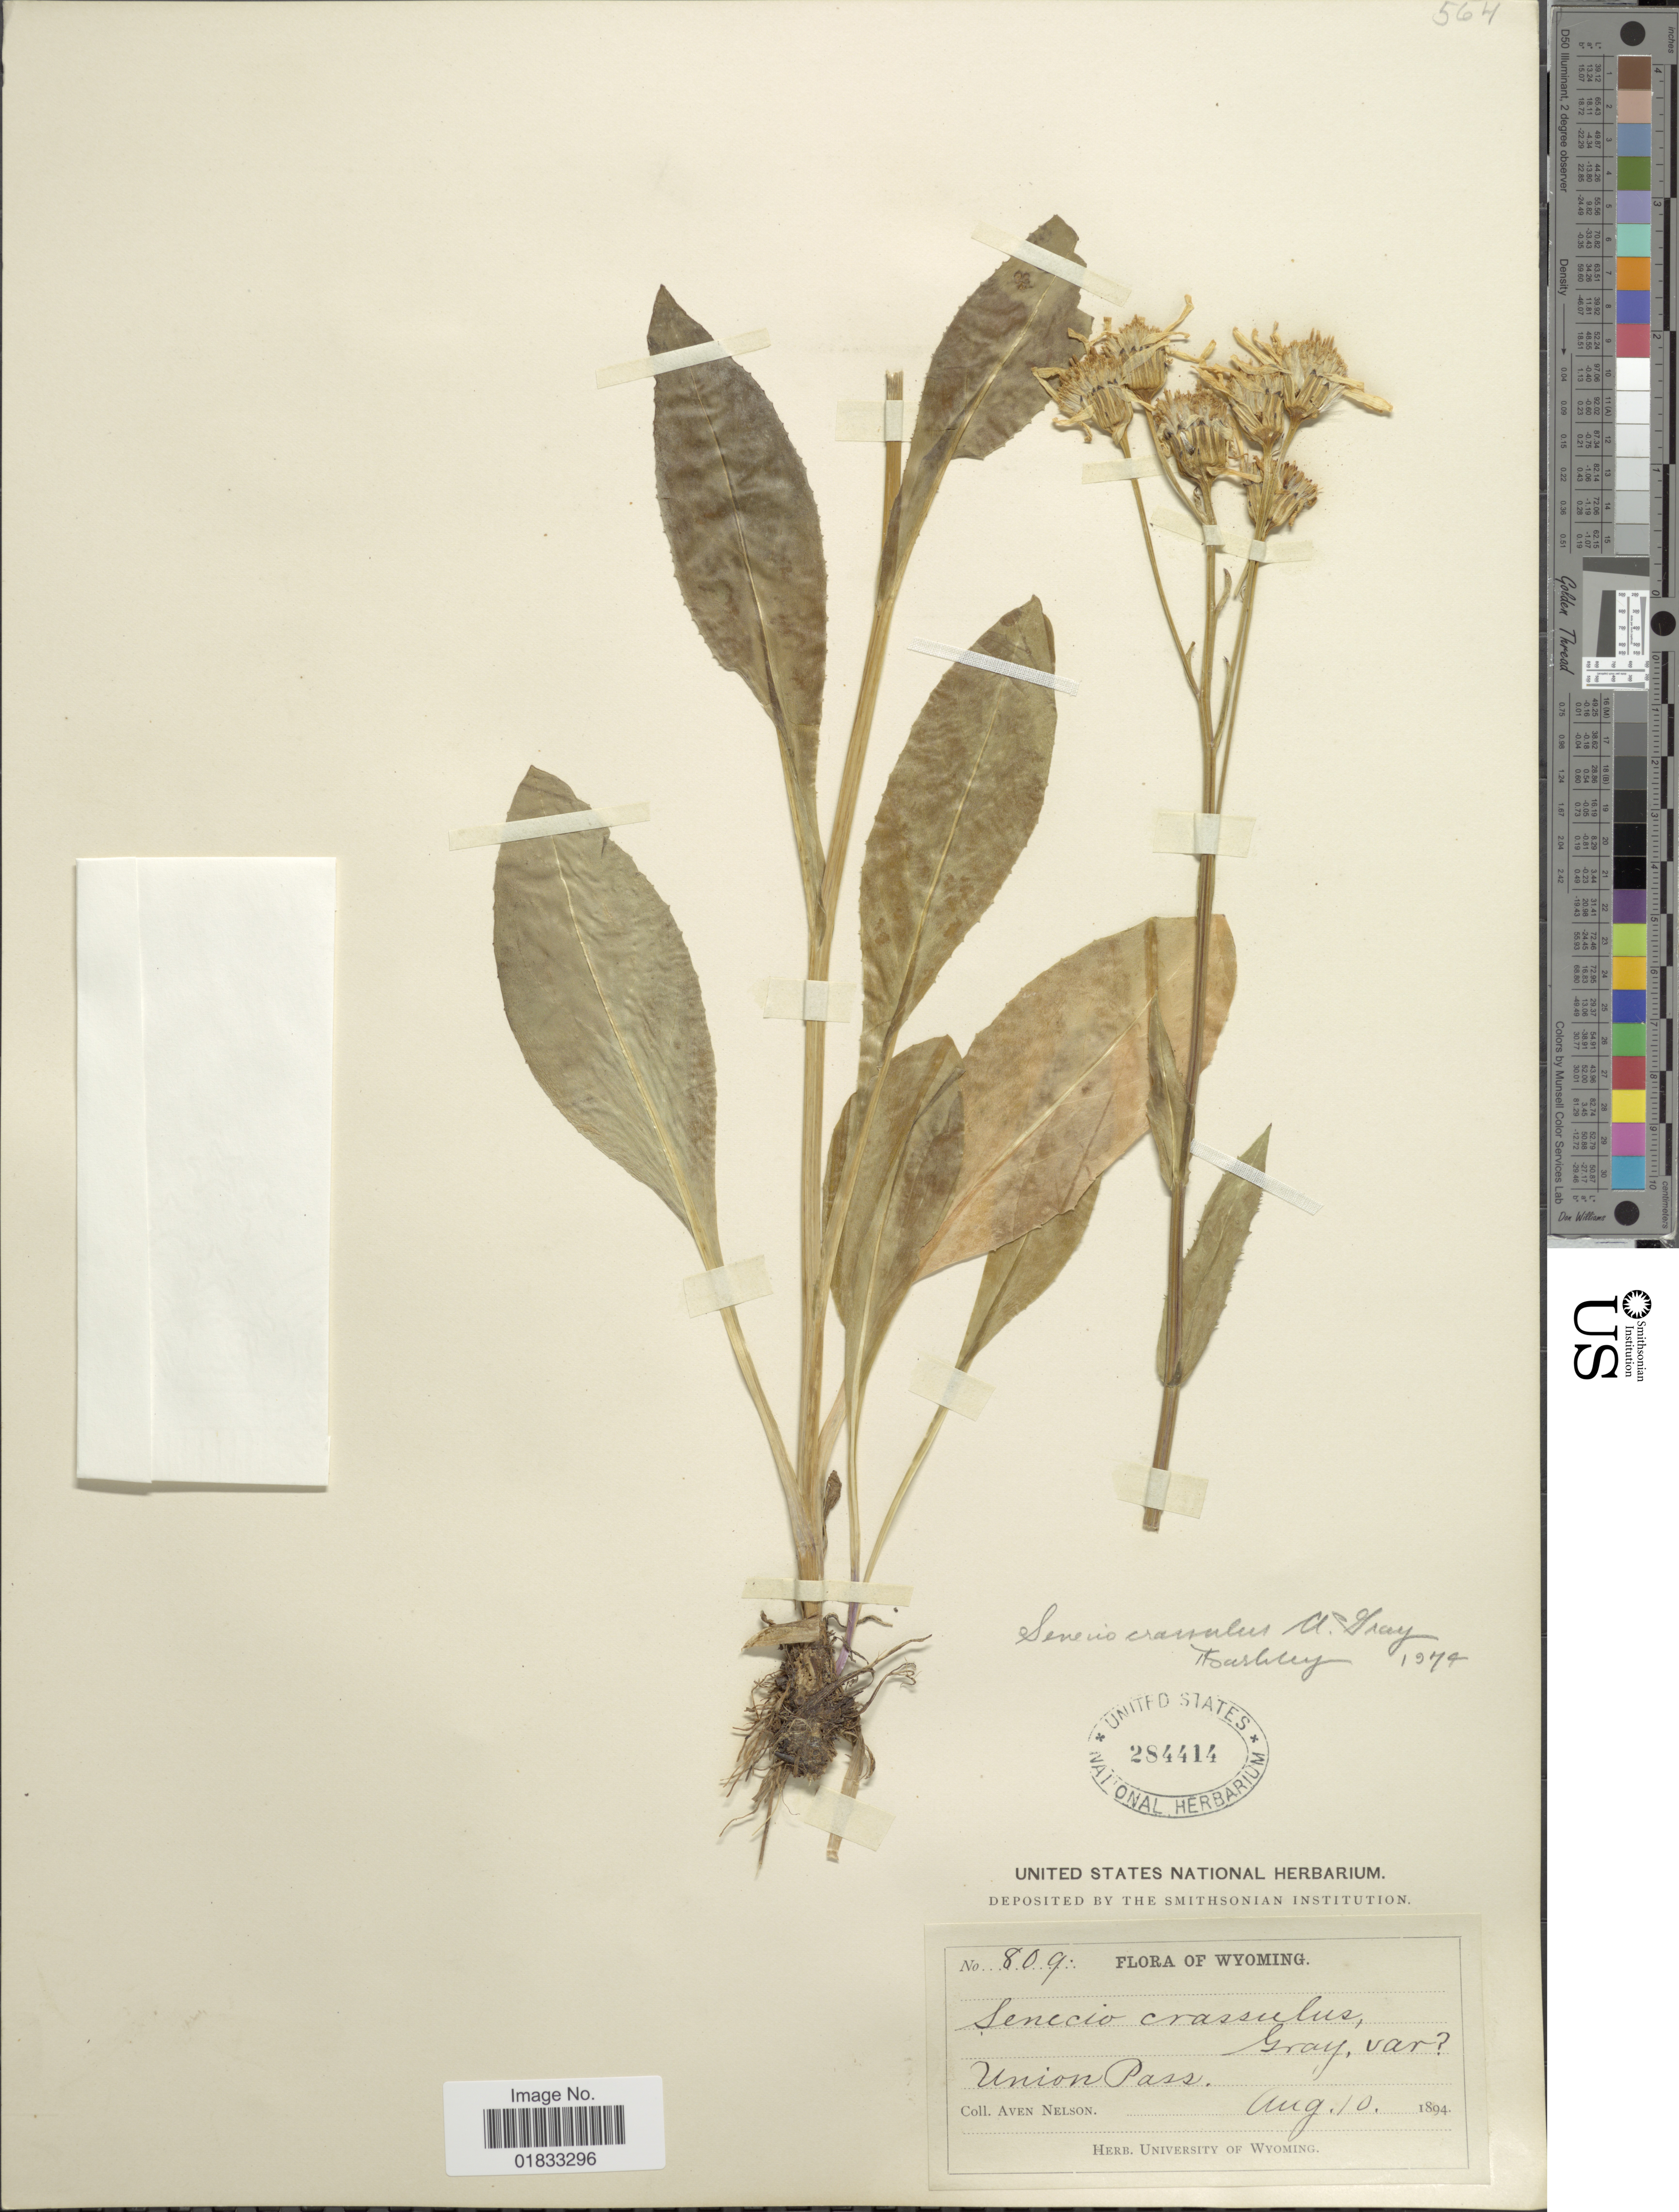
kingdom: Plantae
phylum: Tracheophyta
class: Magnoliopsida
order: Asterales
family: Asteraceae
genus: Senecio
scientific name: Senecio crassulus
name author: A. Gray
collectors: A. Nelson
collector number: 809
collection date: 1894-08-10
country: United States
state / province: Wyoming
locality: Union Pass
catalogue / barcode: US 284414